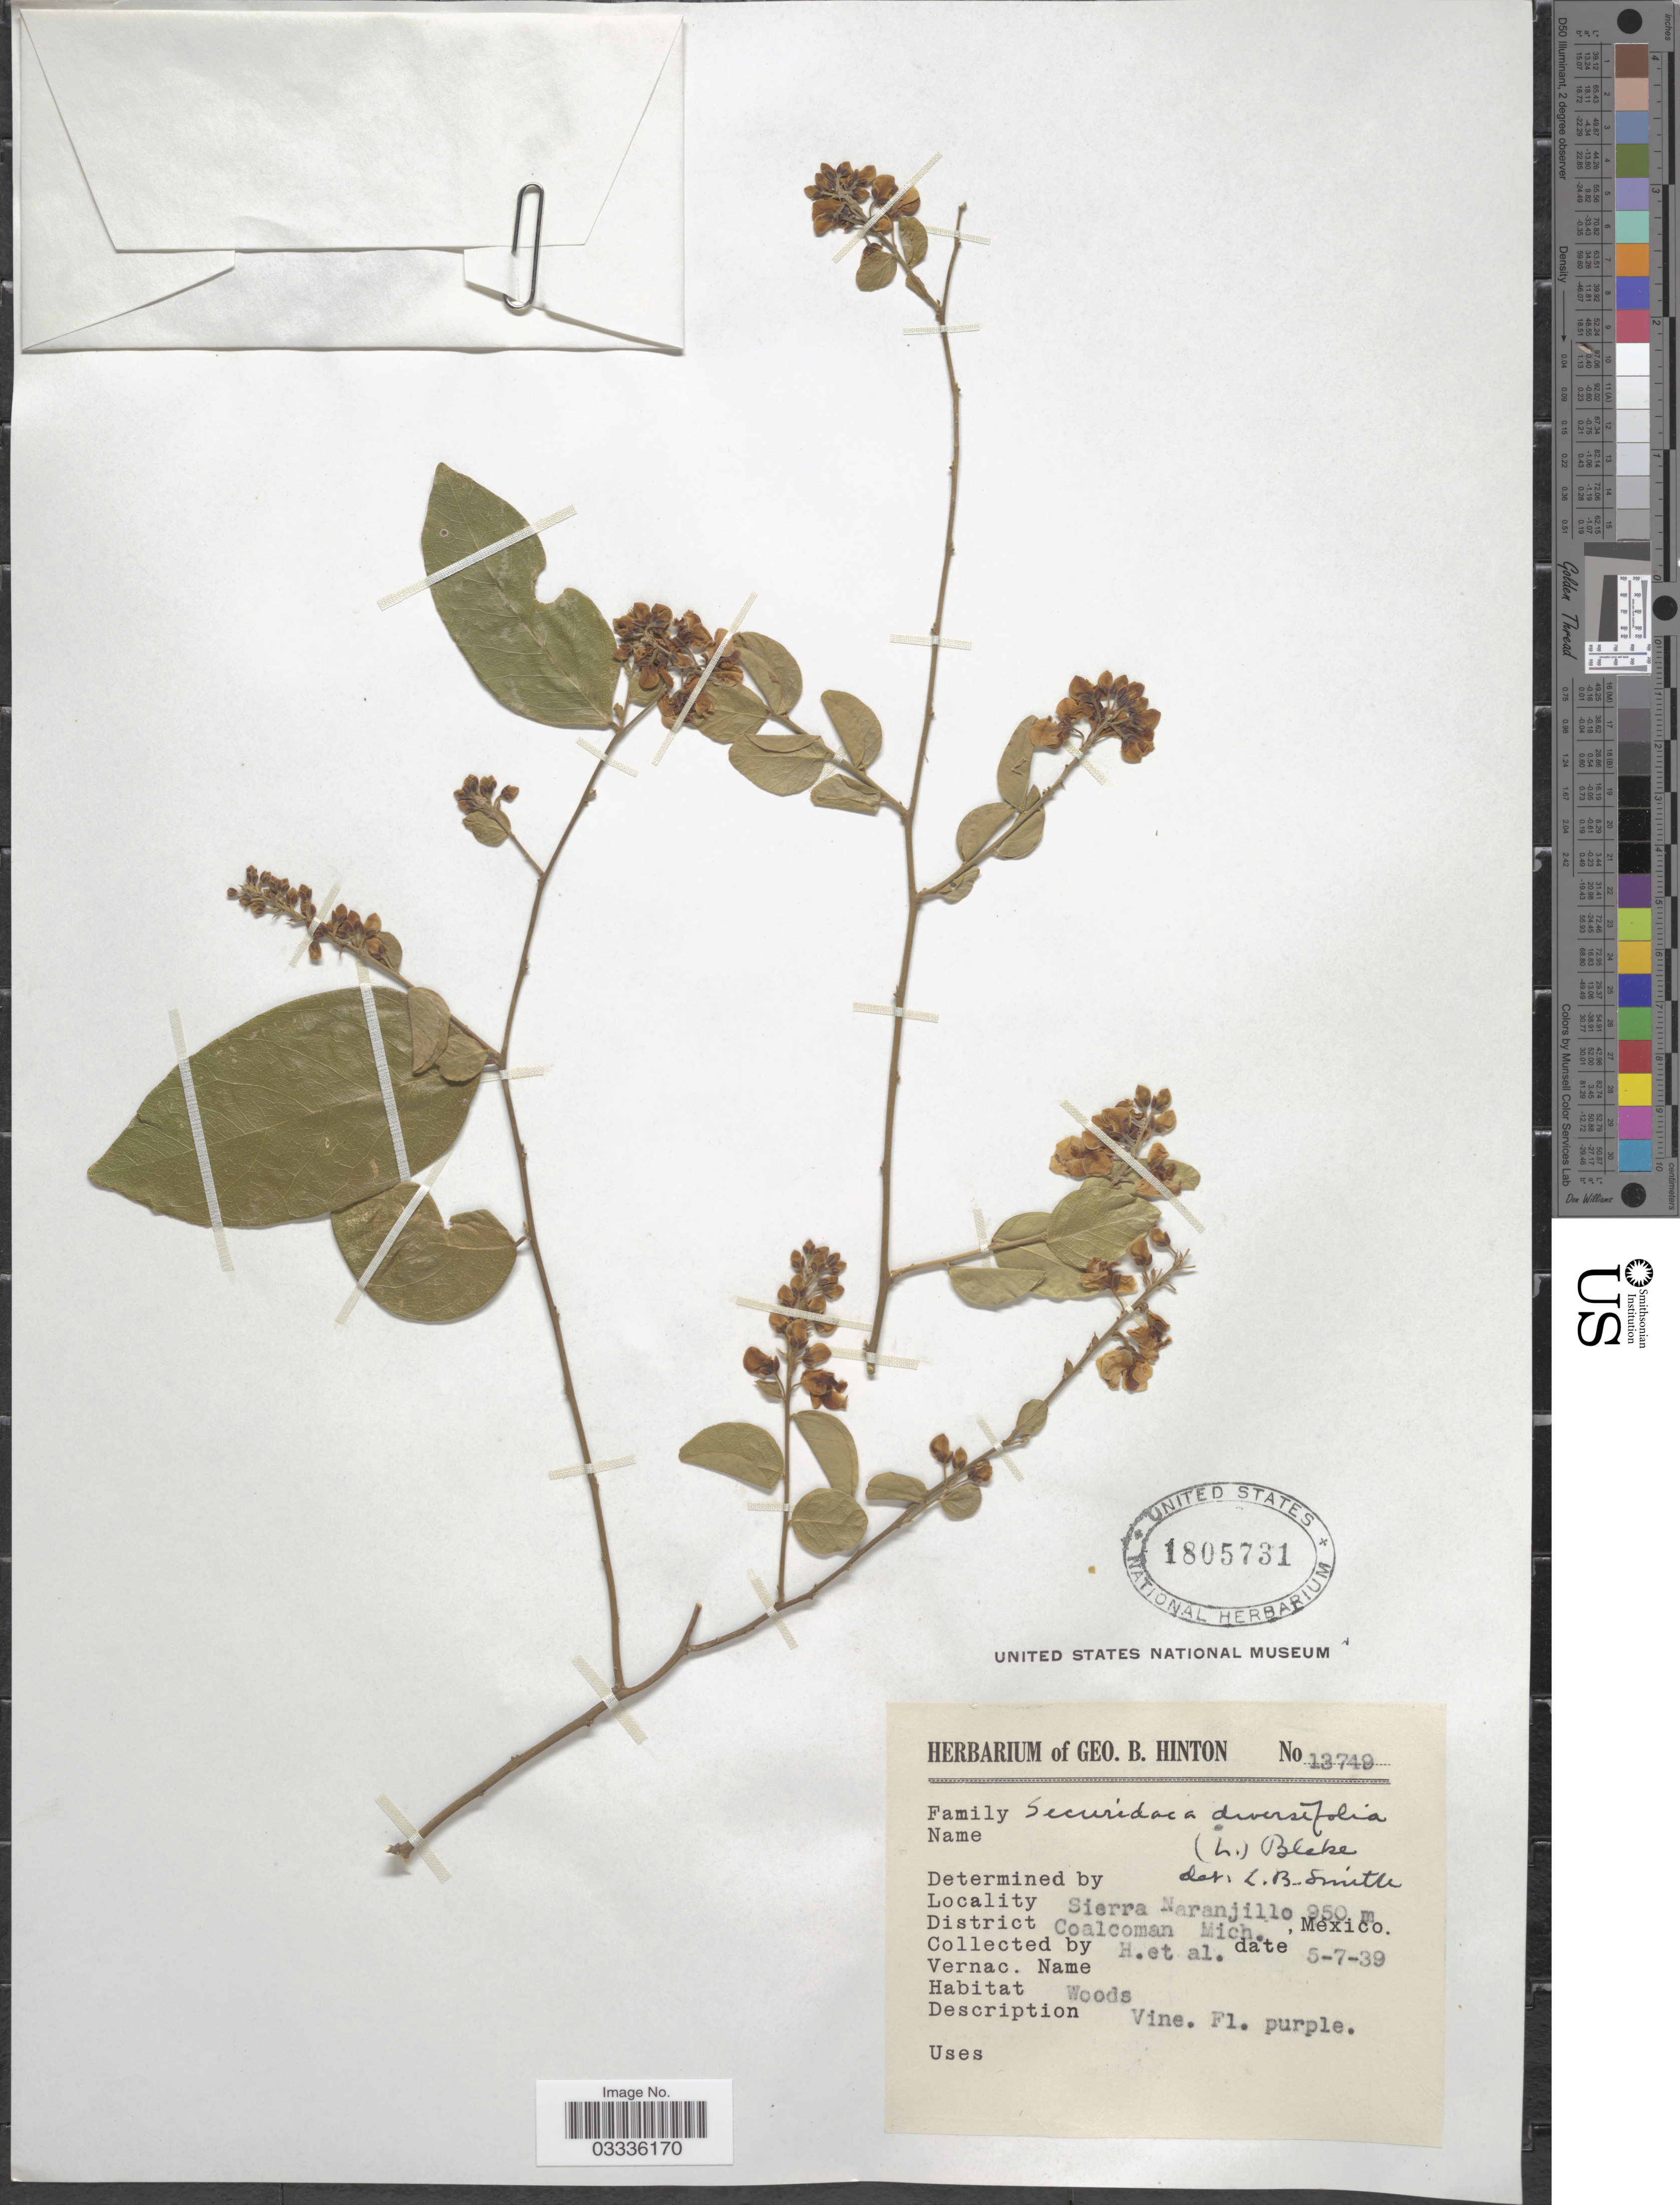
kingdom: Plantae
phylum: Tracheophyta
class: Magnoliopsida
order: Fabales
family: Polygalaceae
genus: Securidaca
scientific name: Securidaca diversifolia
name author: (L.) S.F. Blake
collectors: G. B. Hinton & et al.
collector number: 13749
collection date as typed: Transcribed d/m/y: 5/7/39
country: Mexico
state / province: Michoacán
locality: Sierra Naranjillo. District Coalcoman.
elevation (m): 950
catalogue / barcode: US 1805731